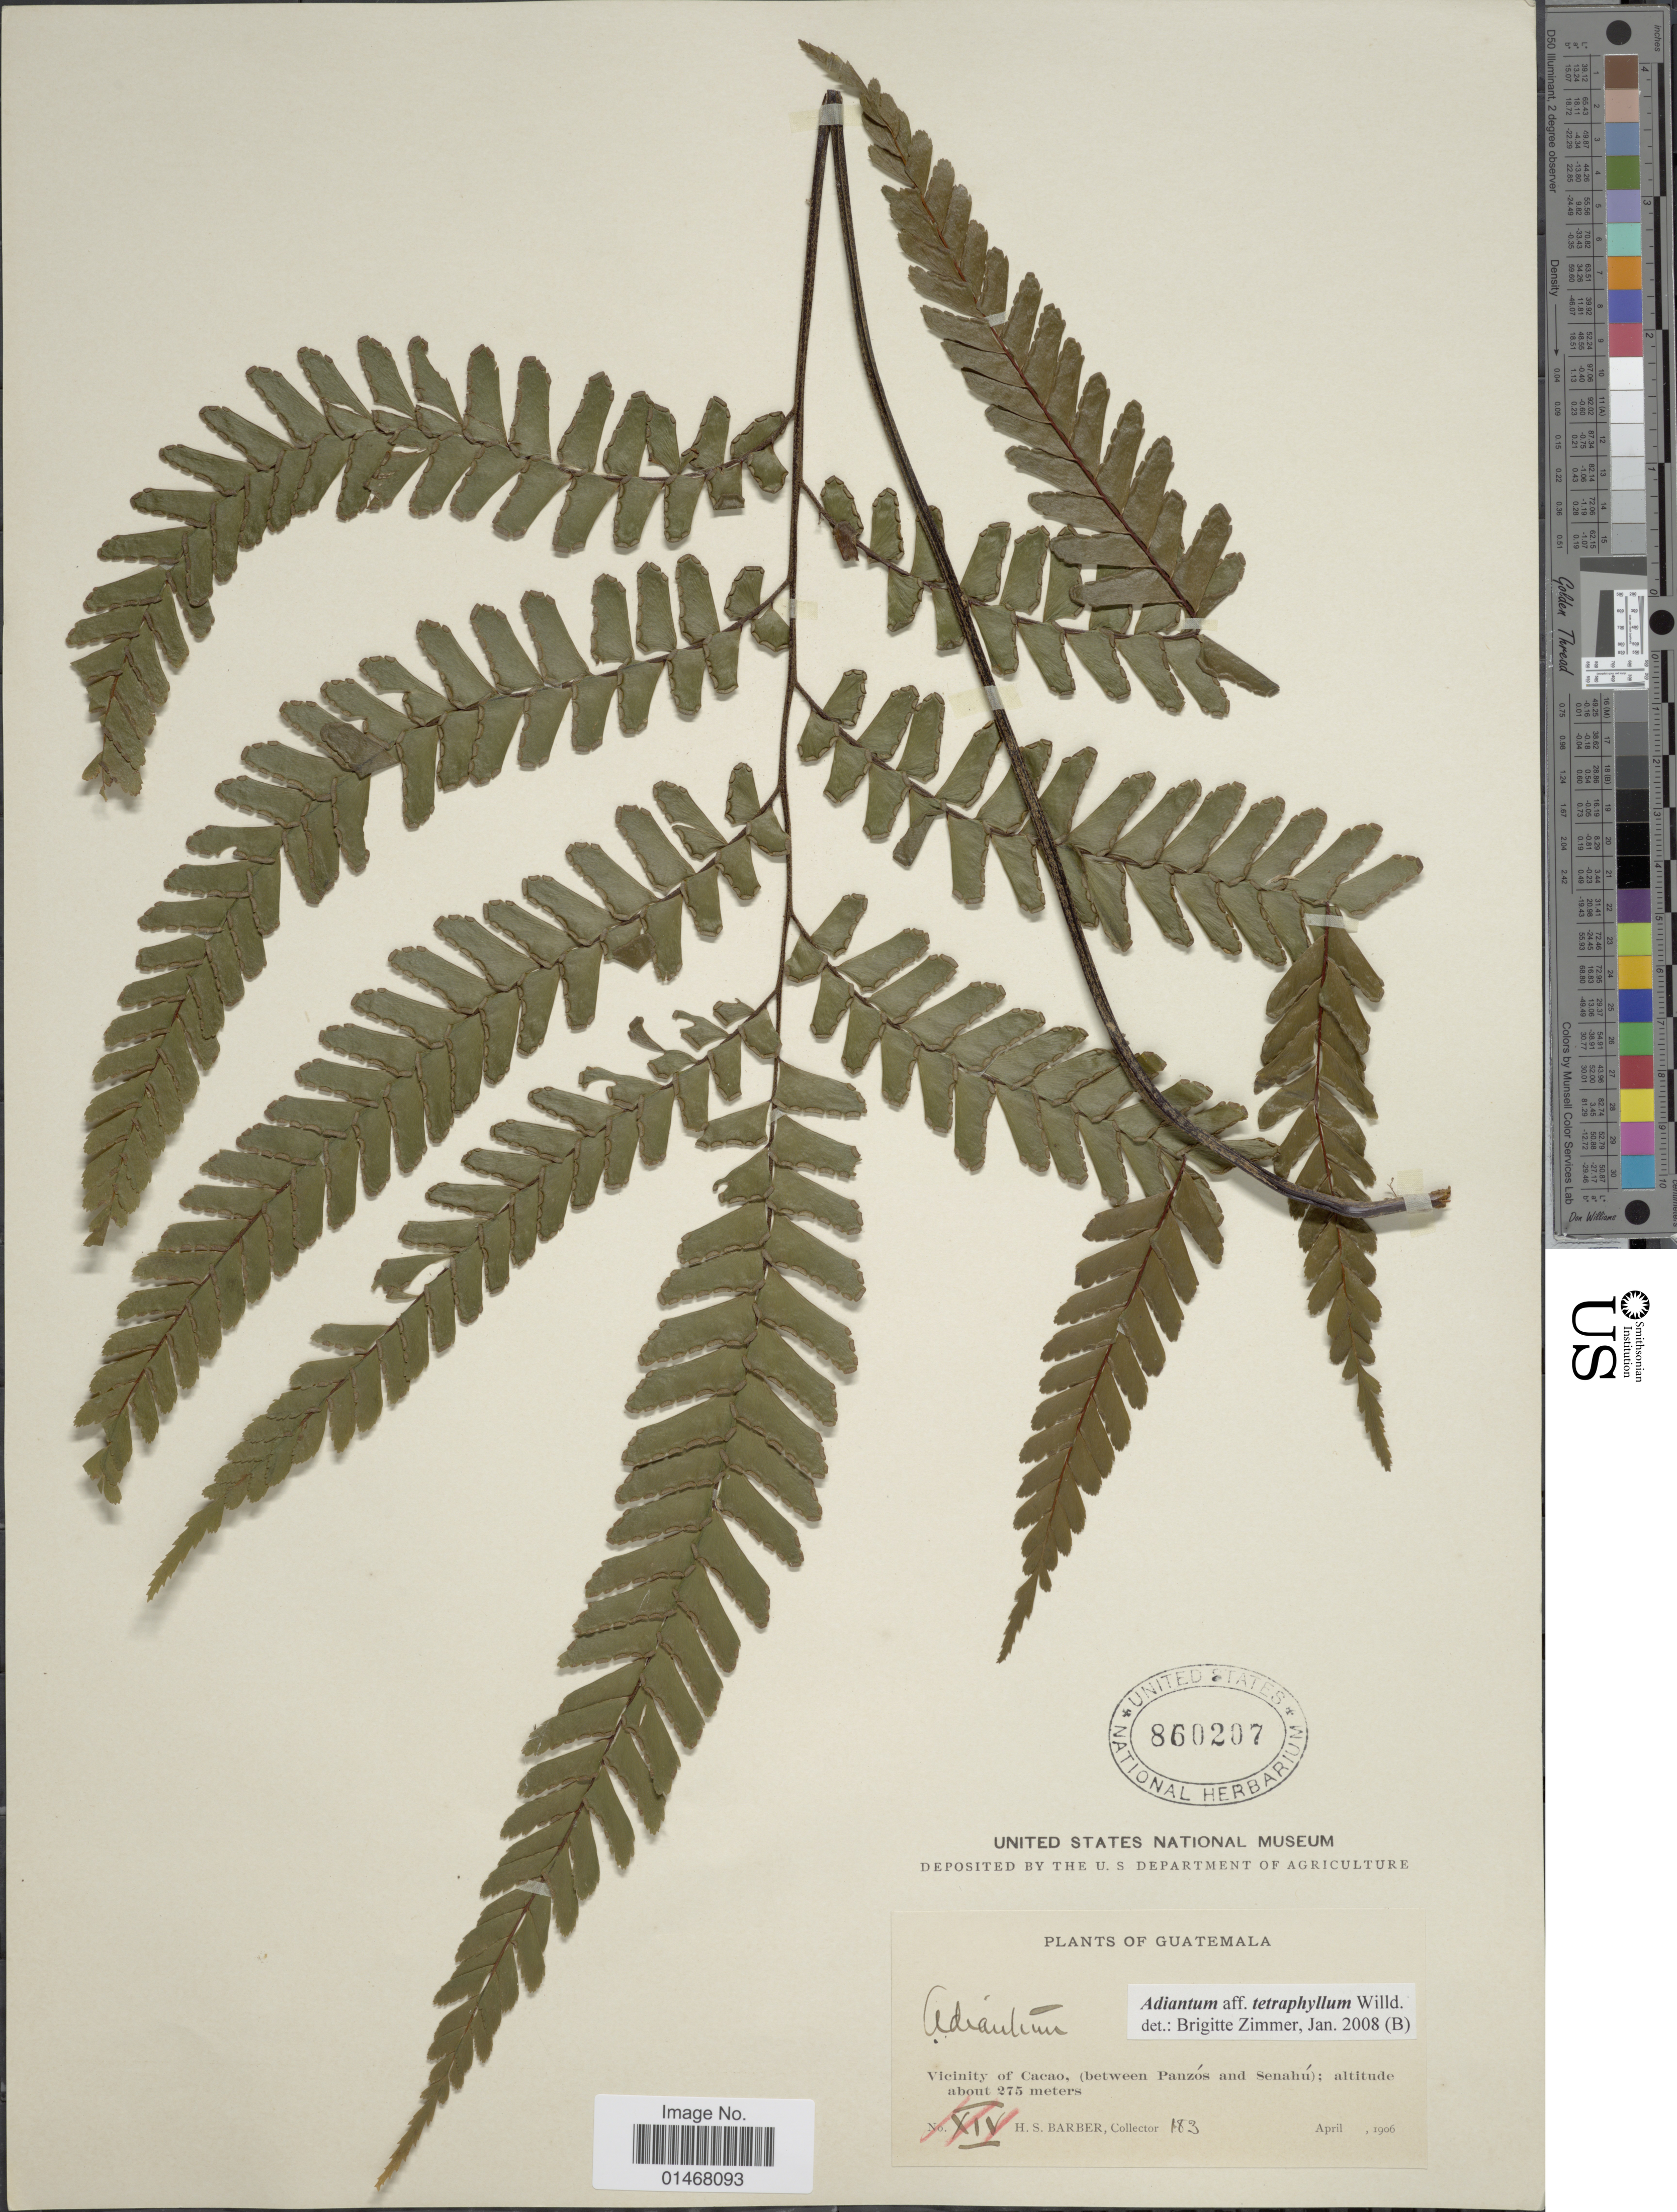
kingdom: Plantae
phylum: Tracheophyta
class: Polypodiopsida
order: Polypodiales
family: Pteridaceae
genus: Adiantum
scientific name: Adiantum tetraphyllum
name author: Humb. & Bonpl. ex Willd.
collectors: H. Barber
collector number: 183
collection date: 1906-04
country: Guatemala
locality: Vicinity of cacao, (between Pauzós and Senahú)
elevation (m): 275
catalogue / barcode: US 860207